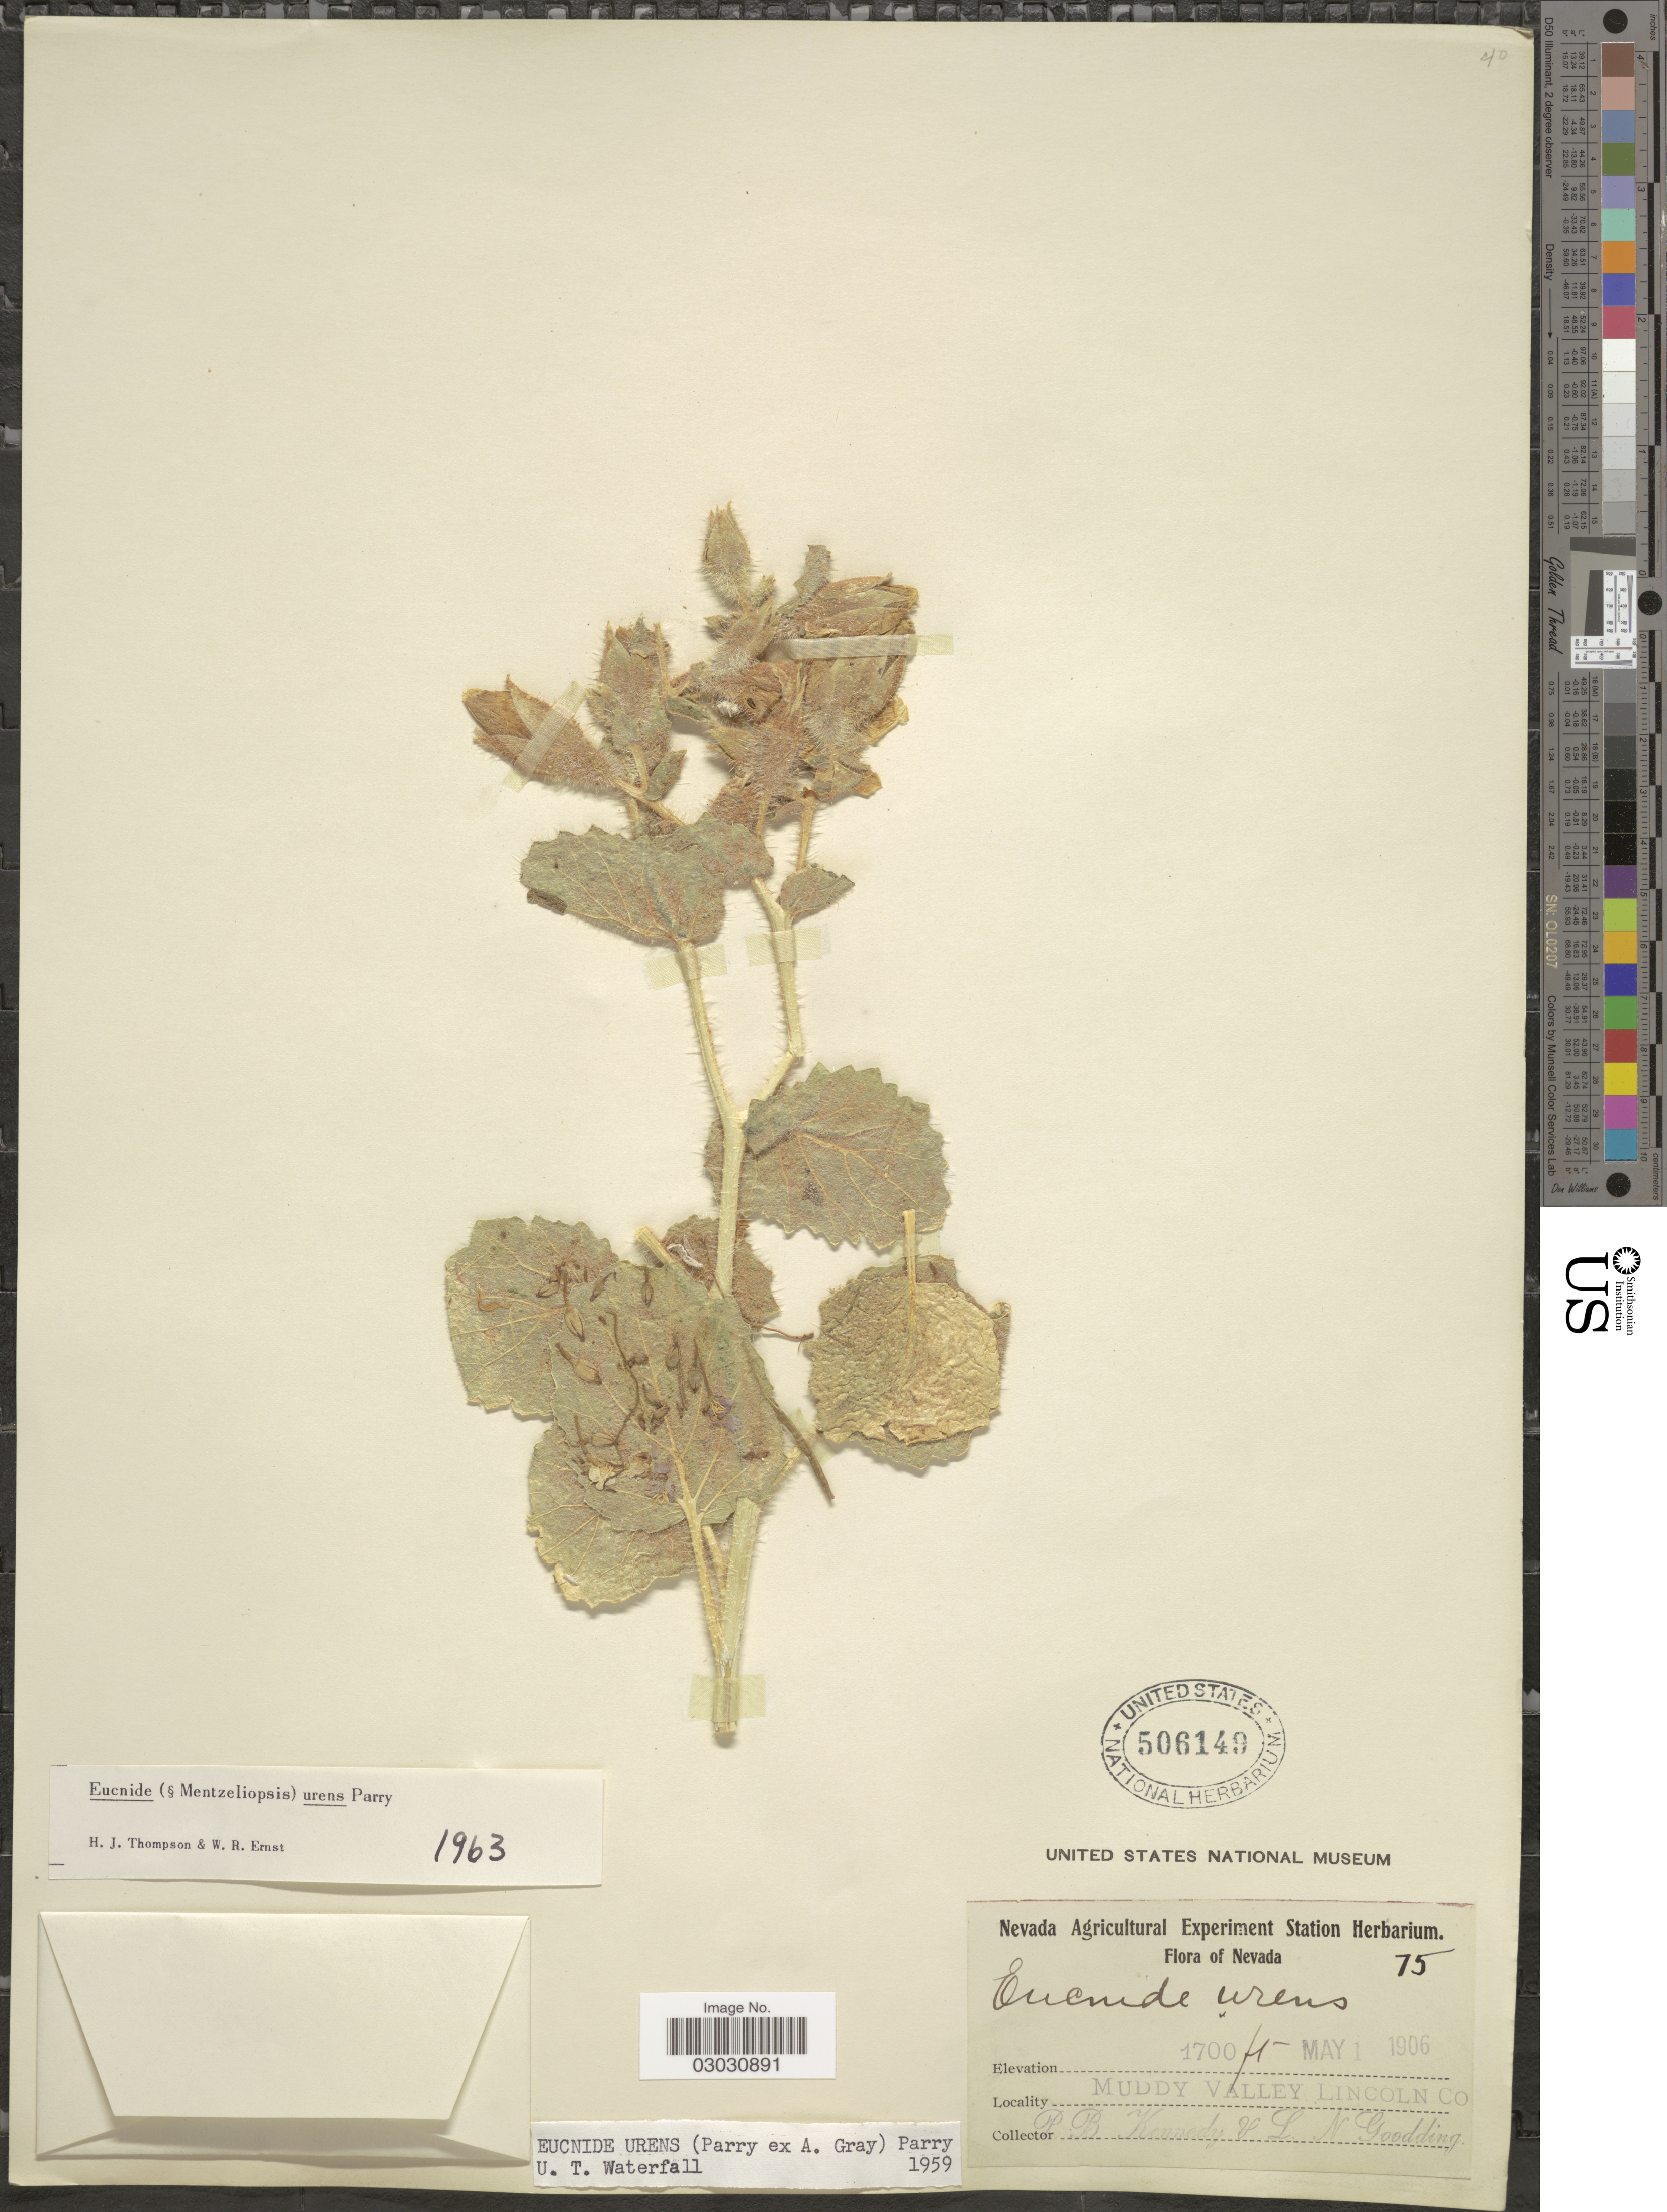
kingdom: Plantae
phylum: Tracheophyta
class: Magnoliopsida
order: Cornales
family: Loasaceae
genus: Eucnide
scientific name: Eucnide urens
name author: Parry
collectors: P. B. Kennedy & L. N. Goodding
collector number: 75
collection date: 1906-05-01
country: United States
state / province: Nevada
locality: Muddy Valley Lincoln Co.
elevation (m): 518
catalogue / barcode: US 506149